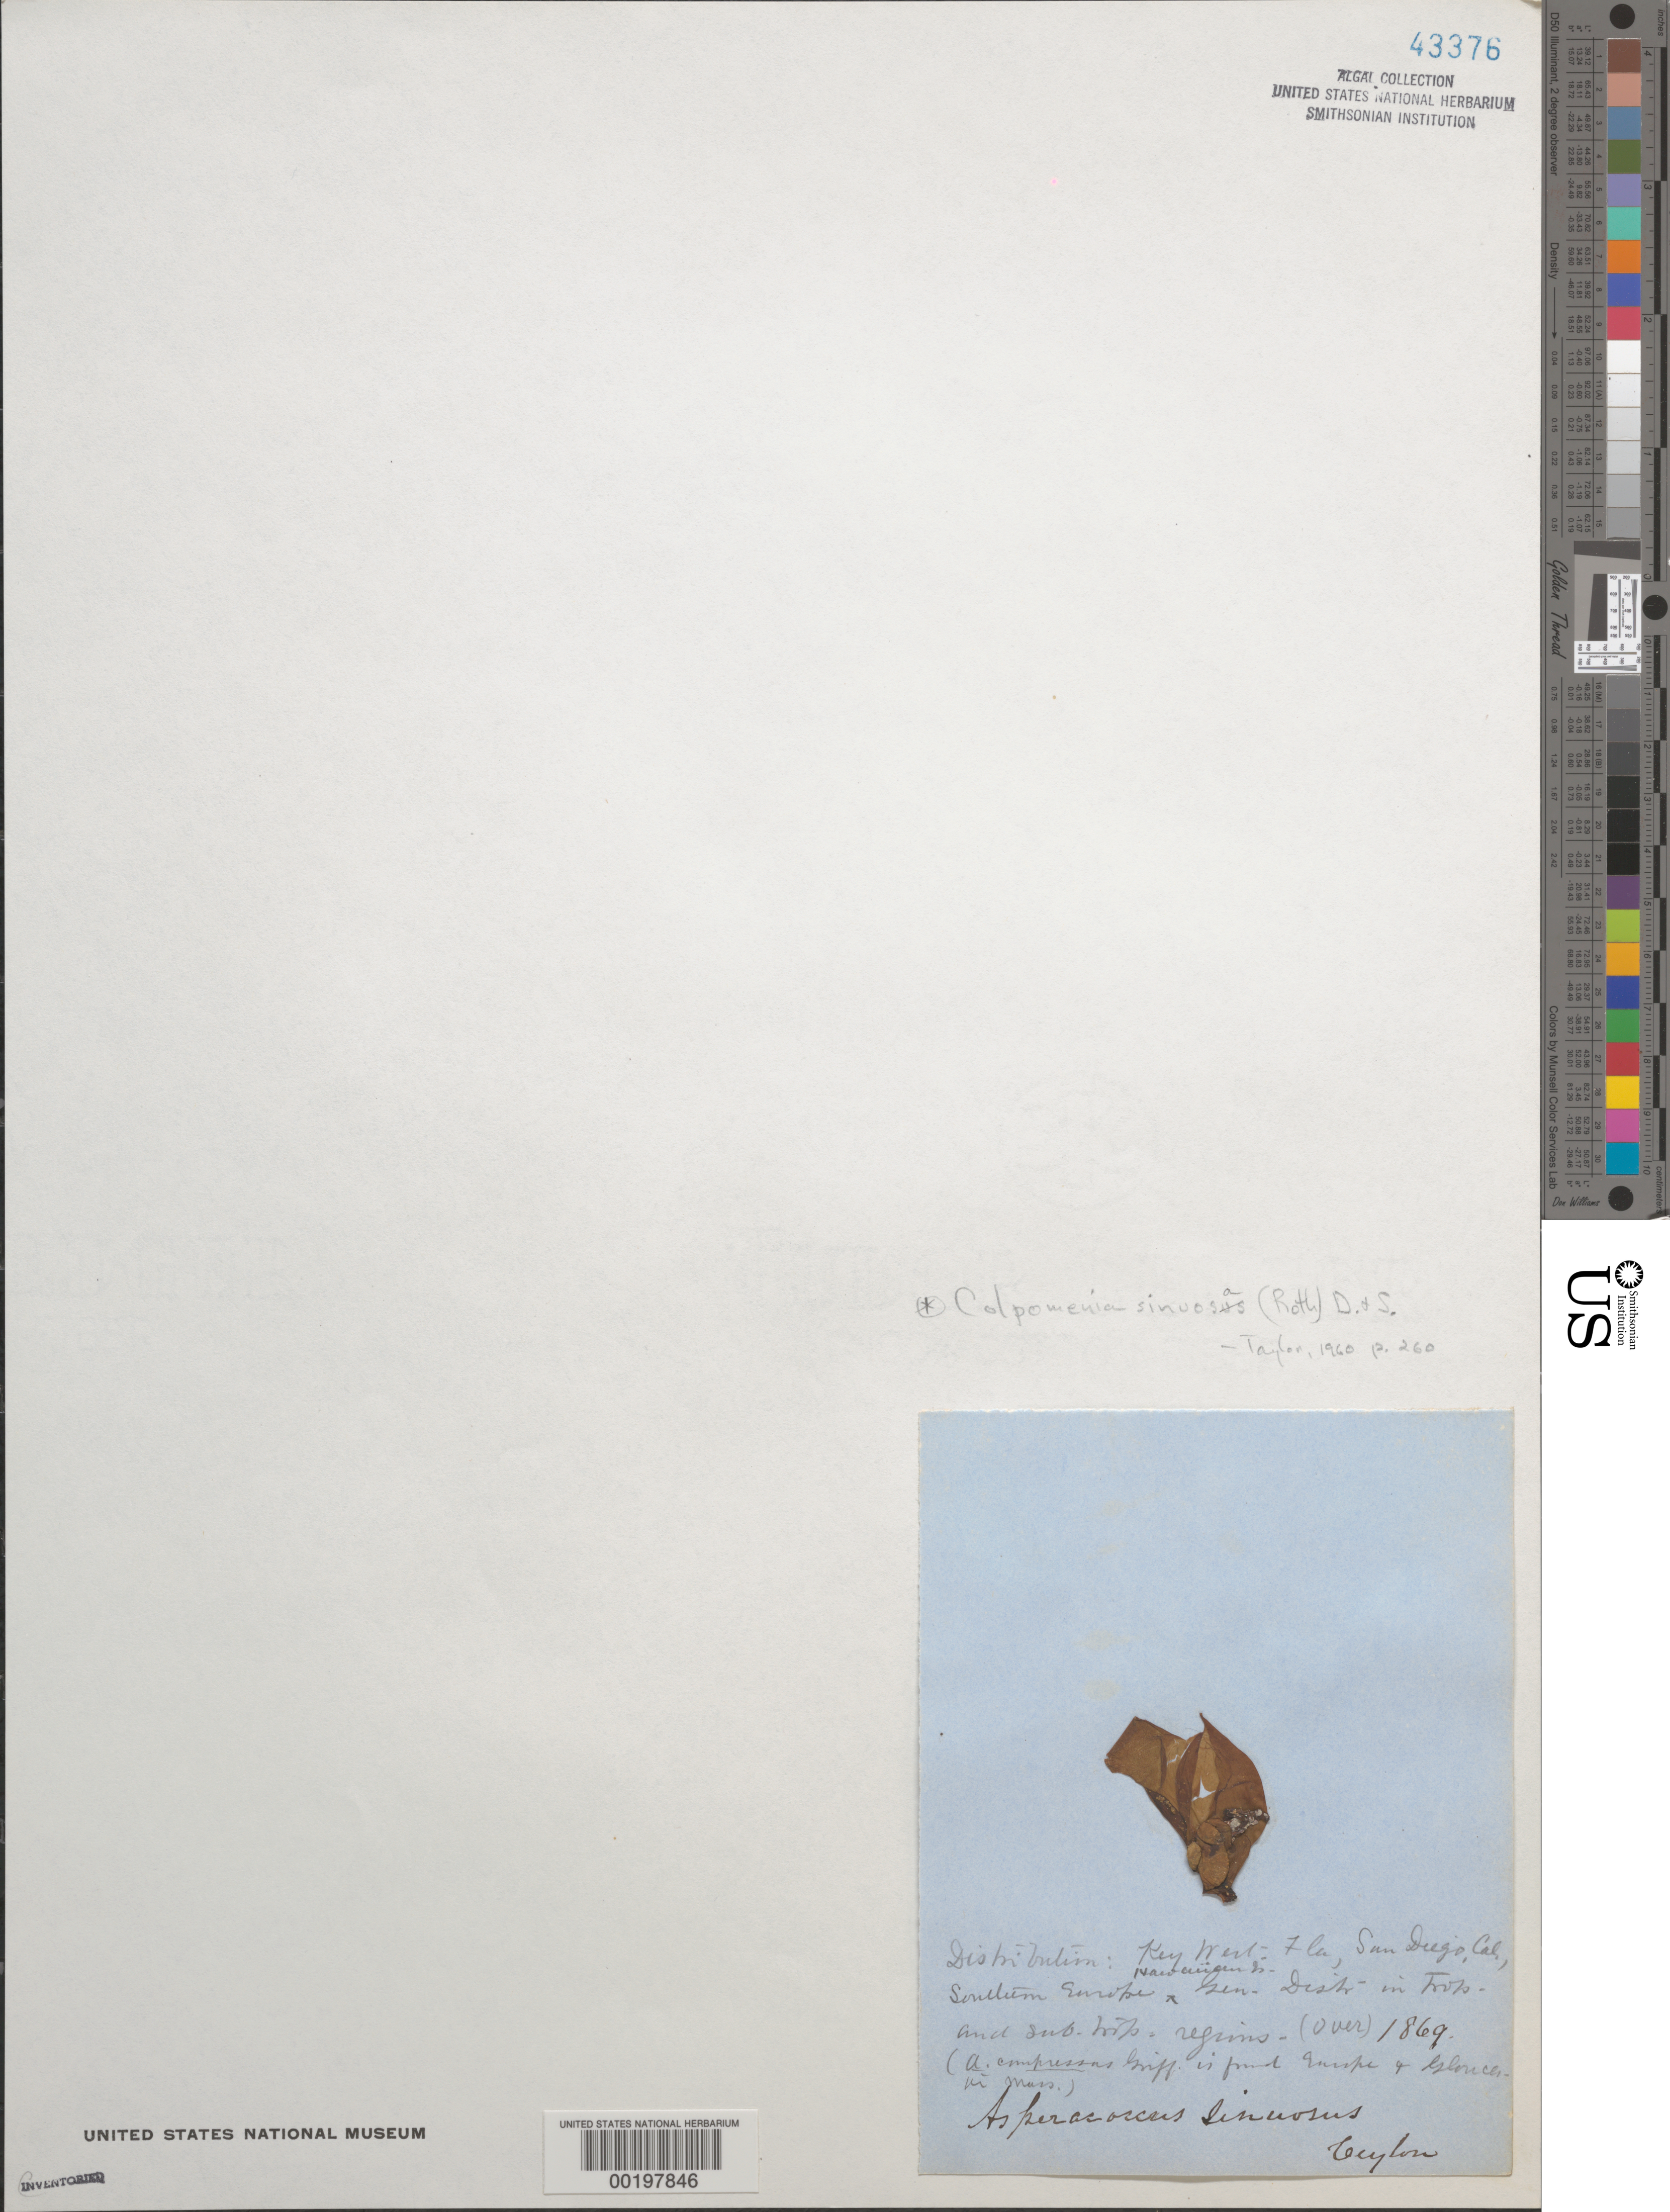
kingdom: Chromista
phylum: Ochrophyta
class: Phaeophyceae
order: Scytosiphonales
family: Scytosiphonaceae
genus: Colpomenia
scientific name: Colpomenia sinuosa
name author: (K. Mert. ex Roth) Derbes & Solier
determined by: Taylor, William R.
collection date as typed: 1869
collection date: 1869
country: Sri Lanka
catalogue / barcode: US 43376